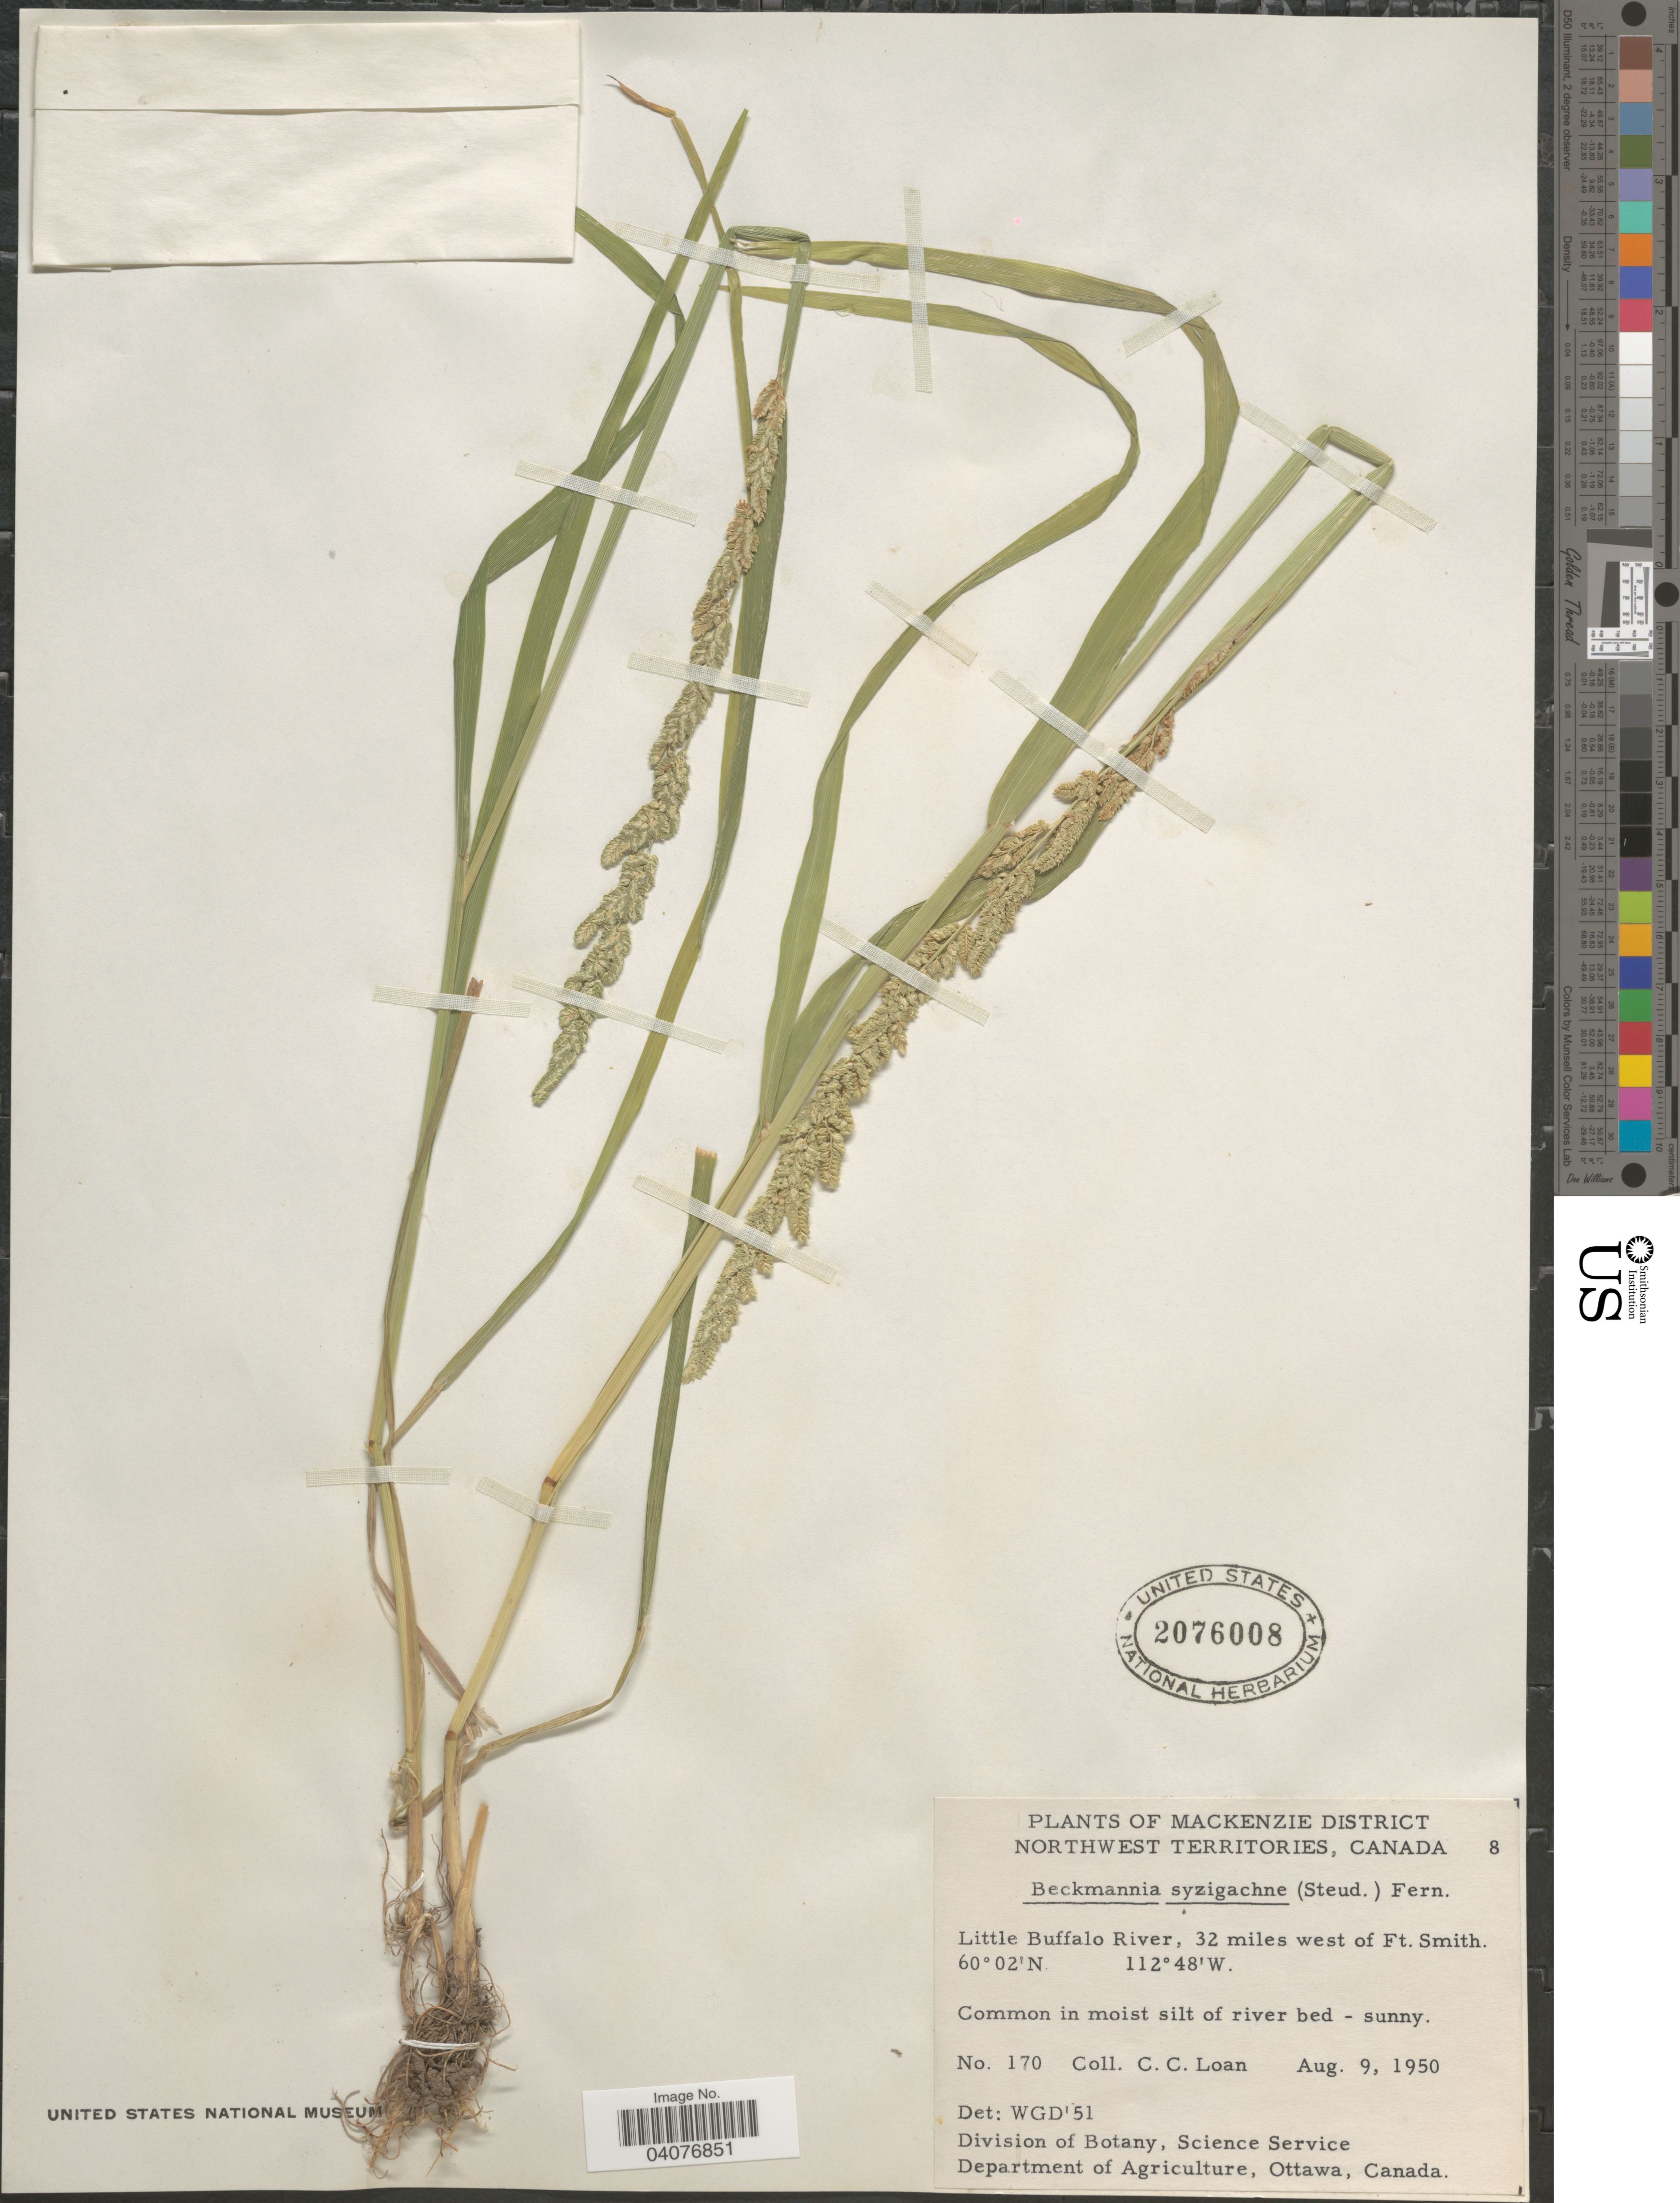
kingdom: Plantae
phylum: Tracheophyta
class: Liliopsida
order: Poales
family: Poaceae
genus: Beckmannia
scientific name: Beckmannia syzigachne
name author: (Steud.) Fernald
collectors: C. Loan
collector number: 170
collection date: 1950-08-09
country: Canada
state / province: Northwest Territories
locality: Mackenzie District. Little Buffalo River, 32 miles west of Ft. Smith.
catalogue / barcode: US 2076007